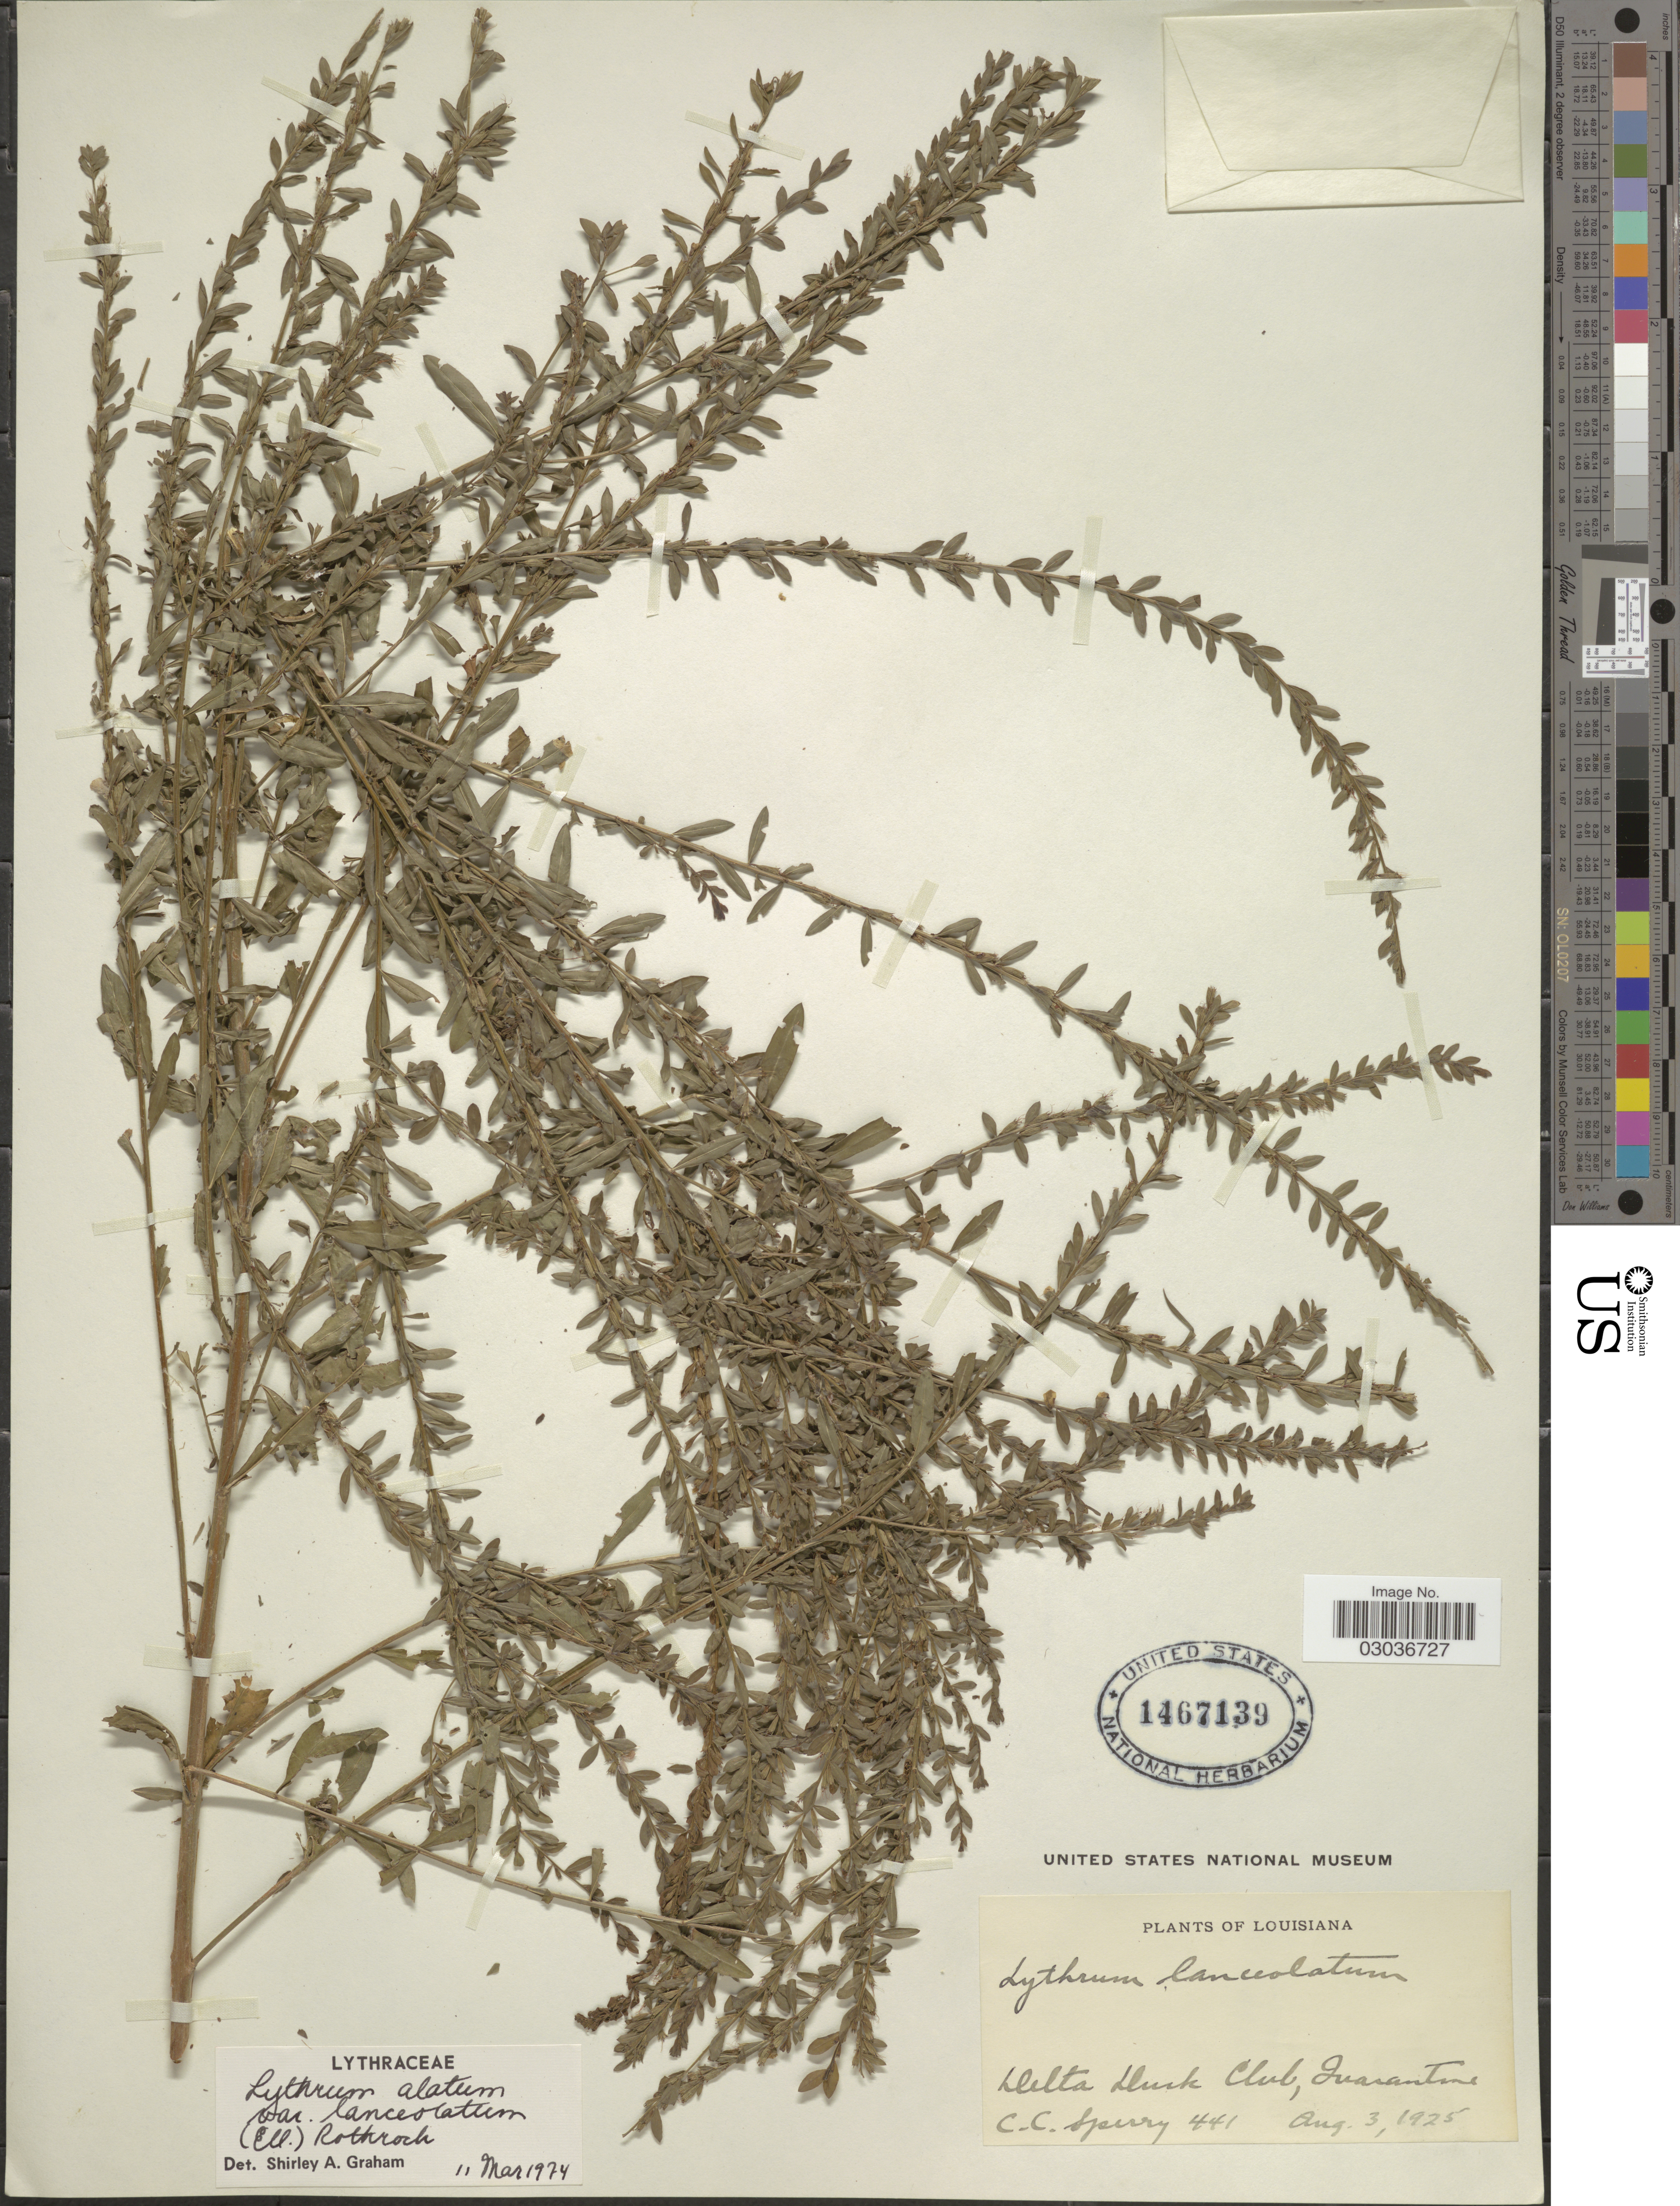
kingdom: Plantae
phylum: Tracheophyta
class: Magnoliopsida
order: Myrtales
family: Lythraceae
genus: Lythrum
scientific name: Lythrum alatum var. lanceolatum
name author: (Elliott) A. Gray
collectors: C. C. Sperry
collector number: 441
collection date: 1925-08-03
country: United States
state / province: Louisiana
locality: Delta Duck Club, Querantine.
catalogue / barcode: US 1467139